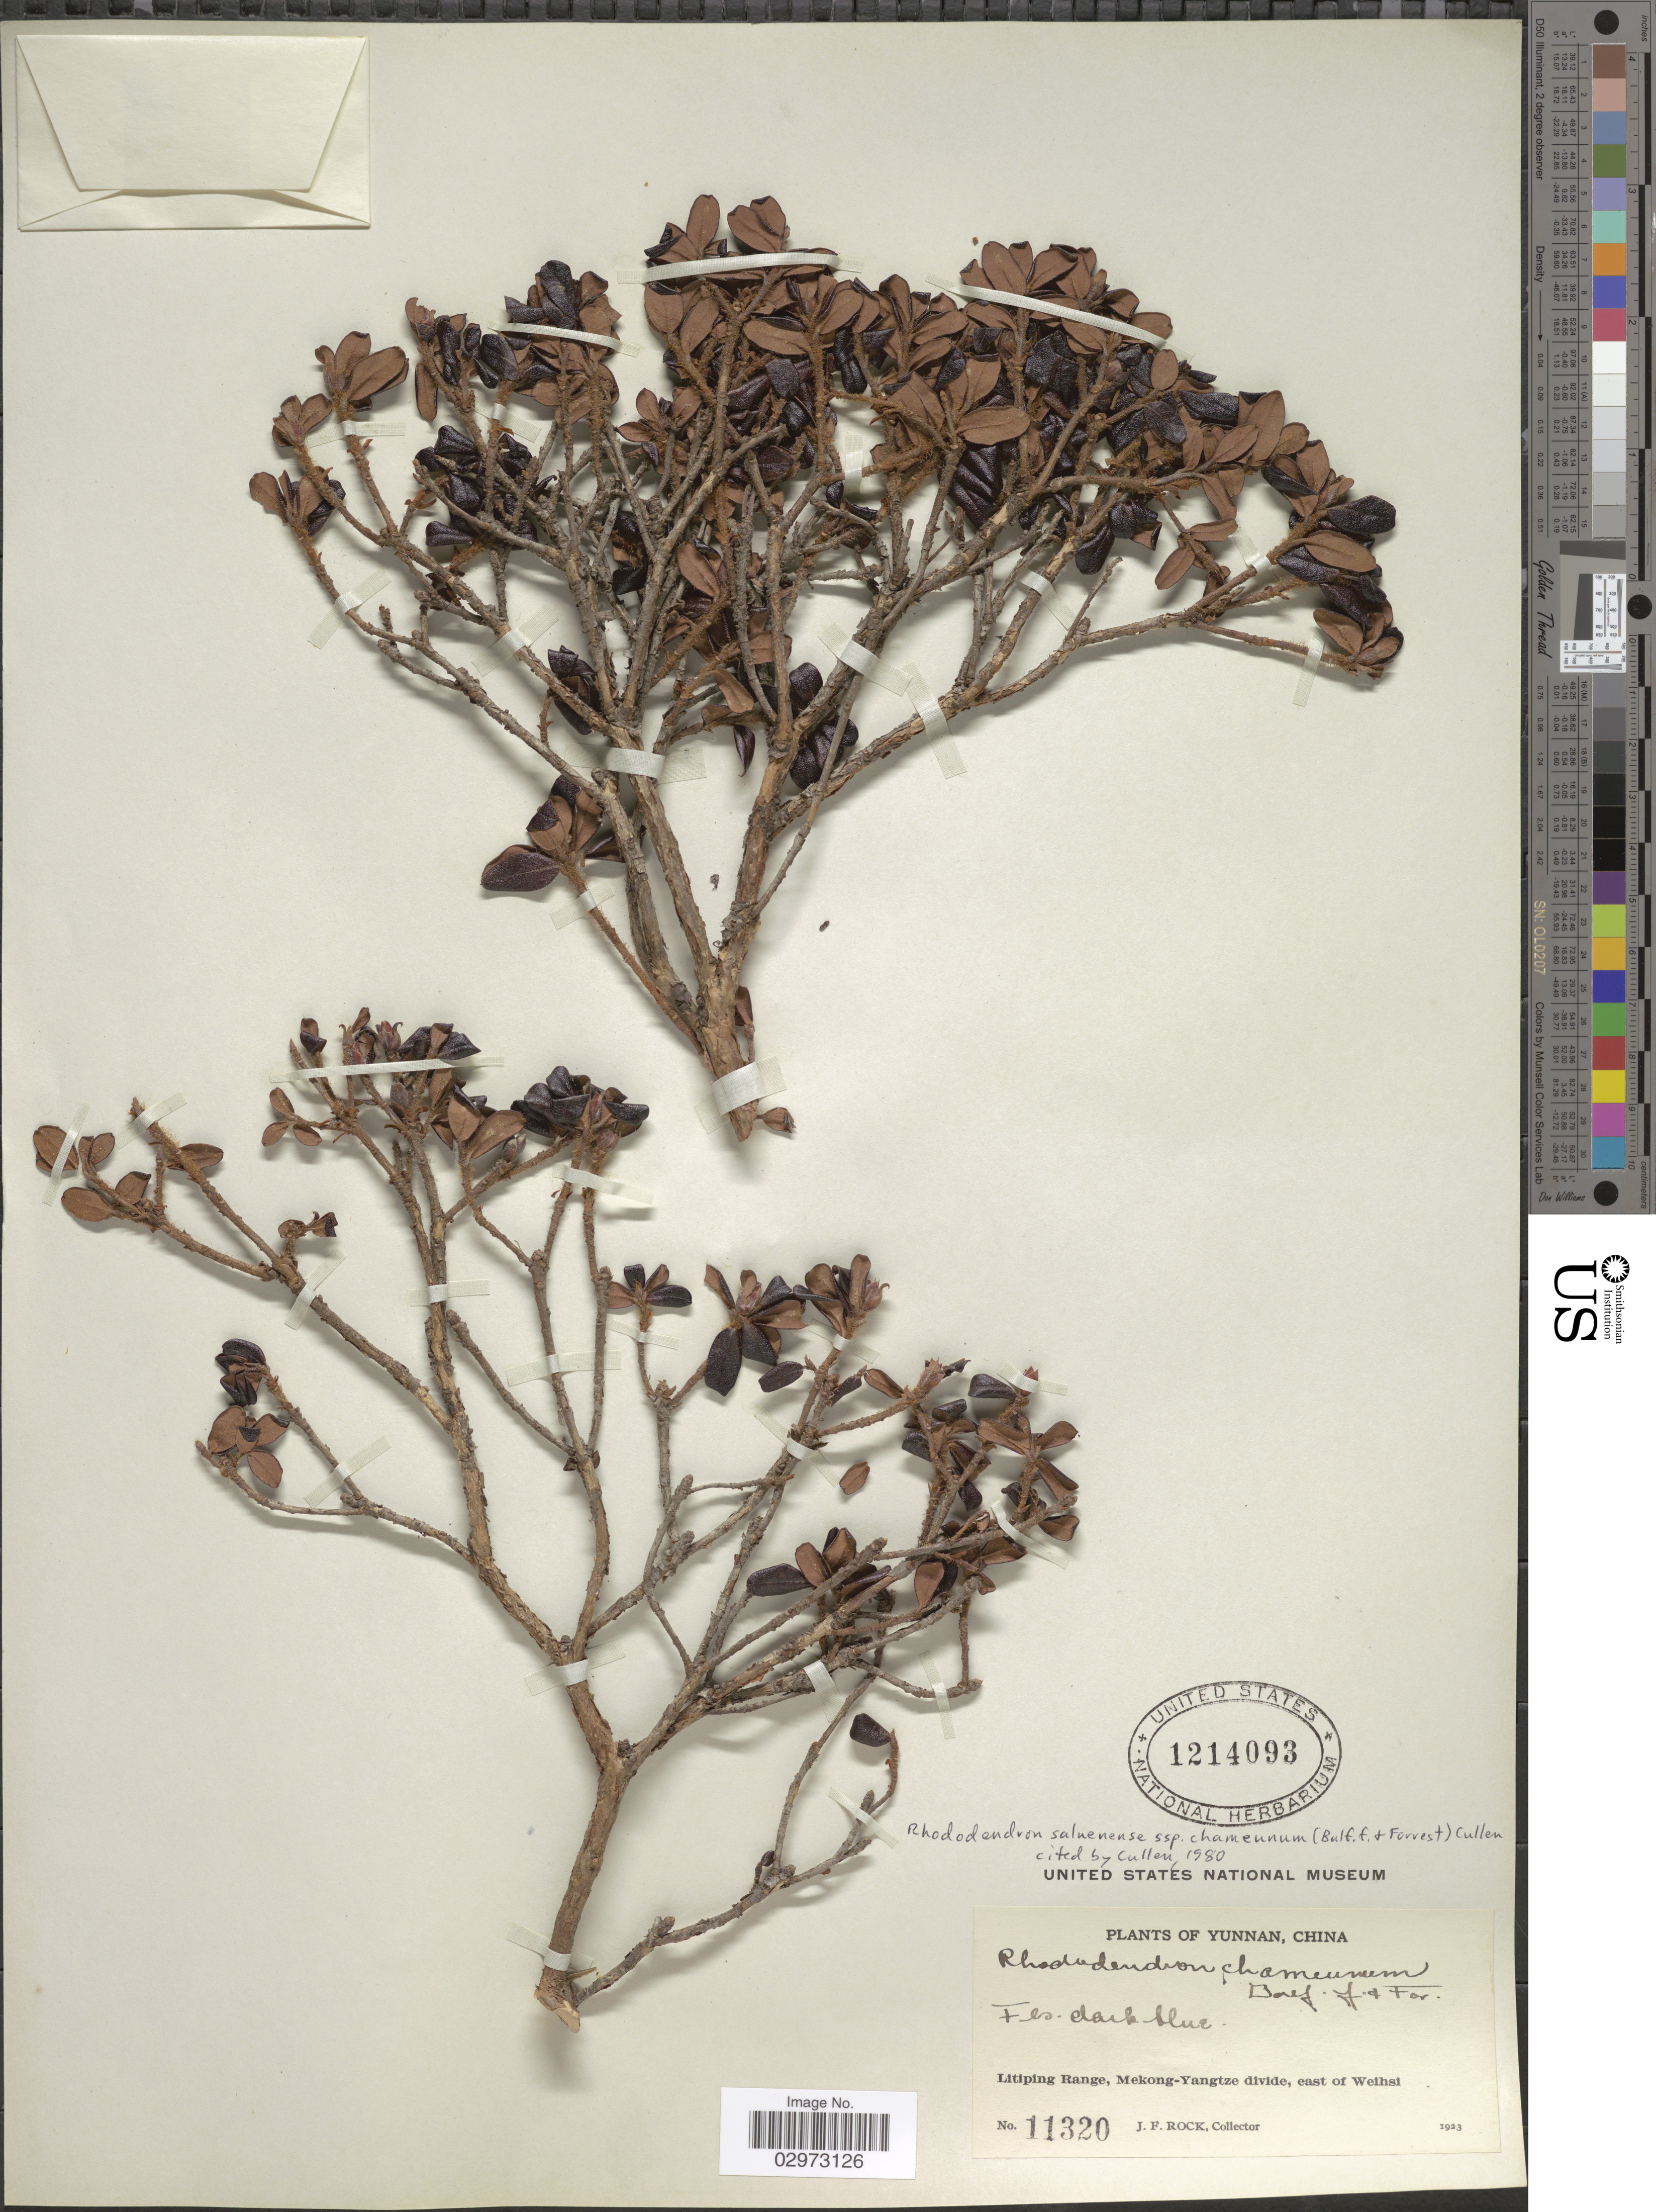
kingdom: Plantae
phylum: Tracheophyta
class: Magnoliopsida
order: Ericales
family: Ericaceae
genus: Rhododendron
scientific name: Rhododendron saluenense subsp. chameunum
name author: (Balf. f. & Forrest) Cullen in Cullen & D.F.Chamb.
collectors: J. Rock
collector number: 11320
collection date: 1923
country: China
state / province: Yunnan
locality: Litiping Range, Mekong-Yangtze divide, east of Weihsi.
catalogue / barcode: US 1214093